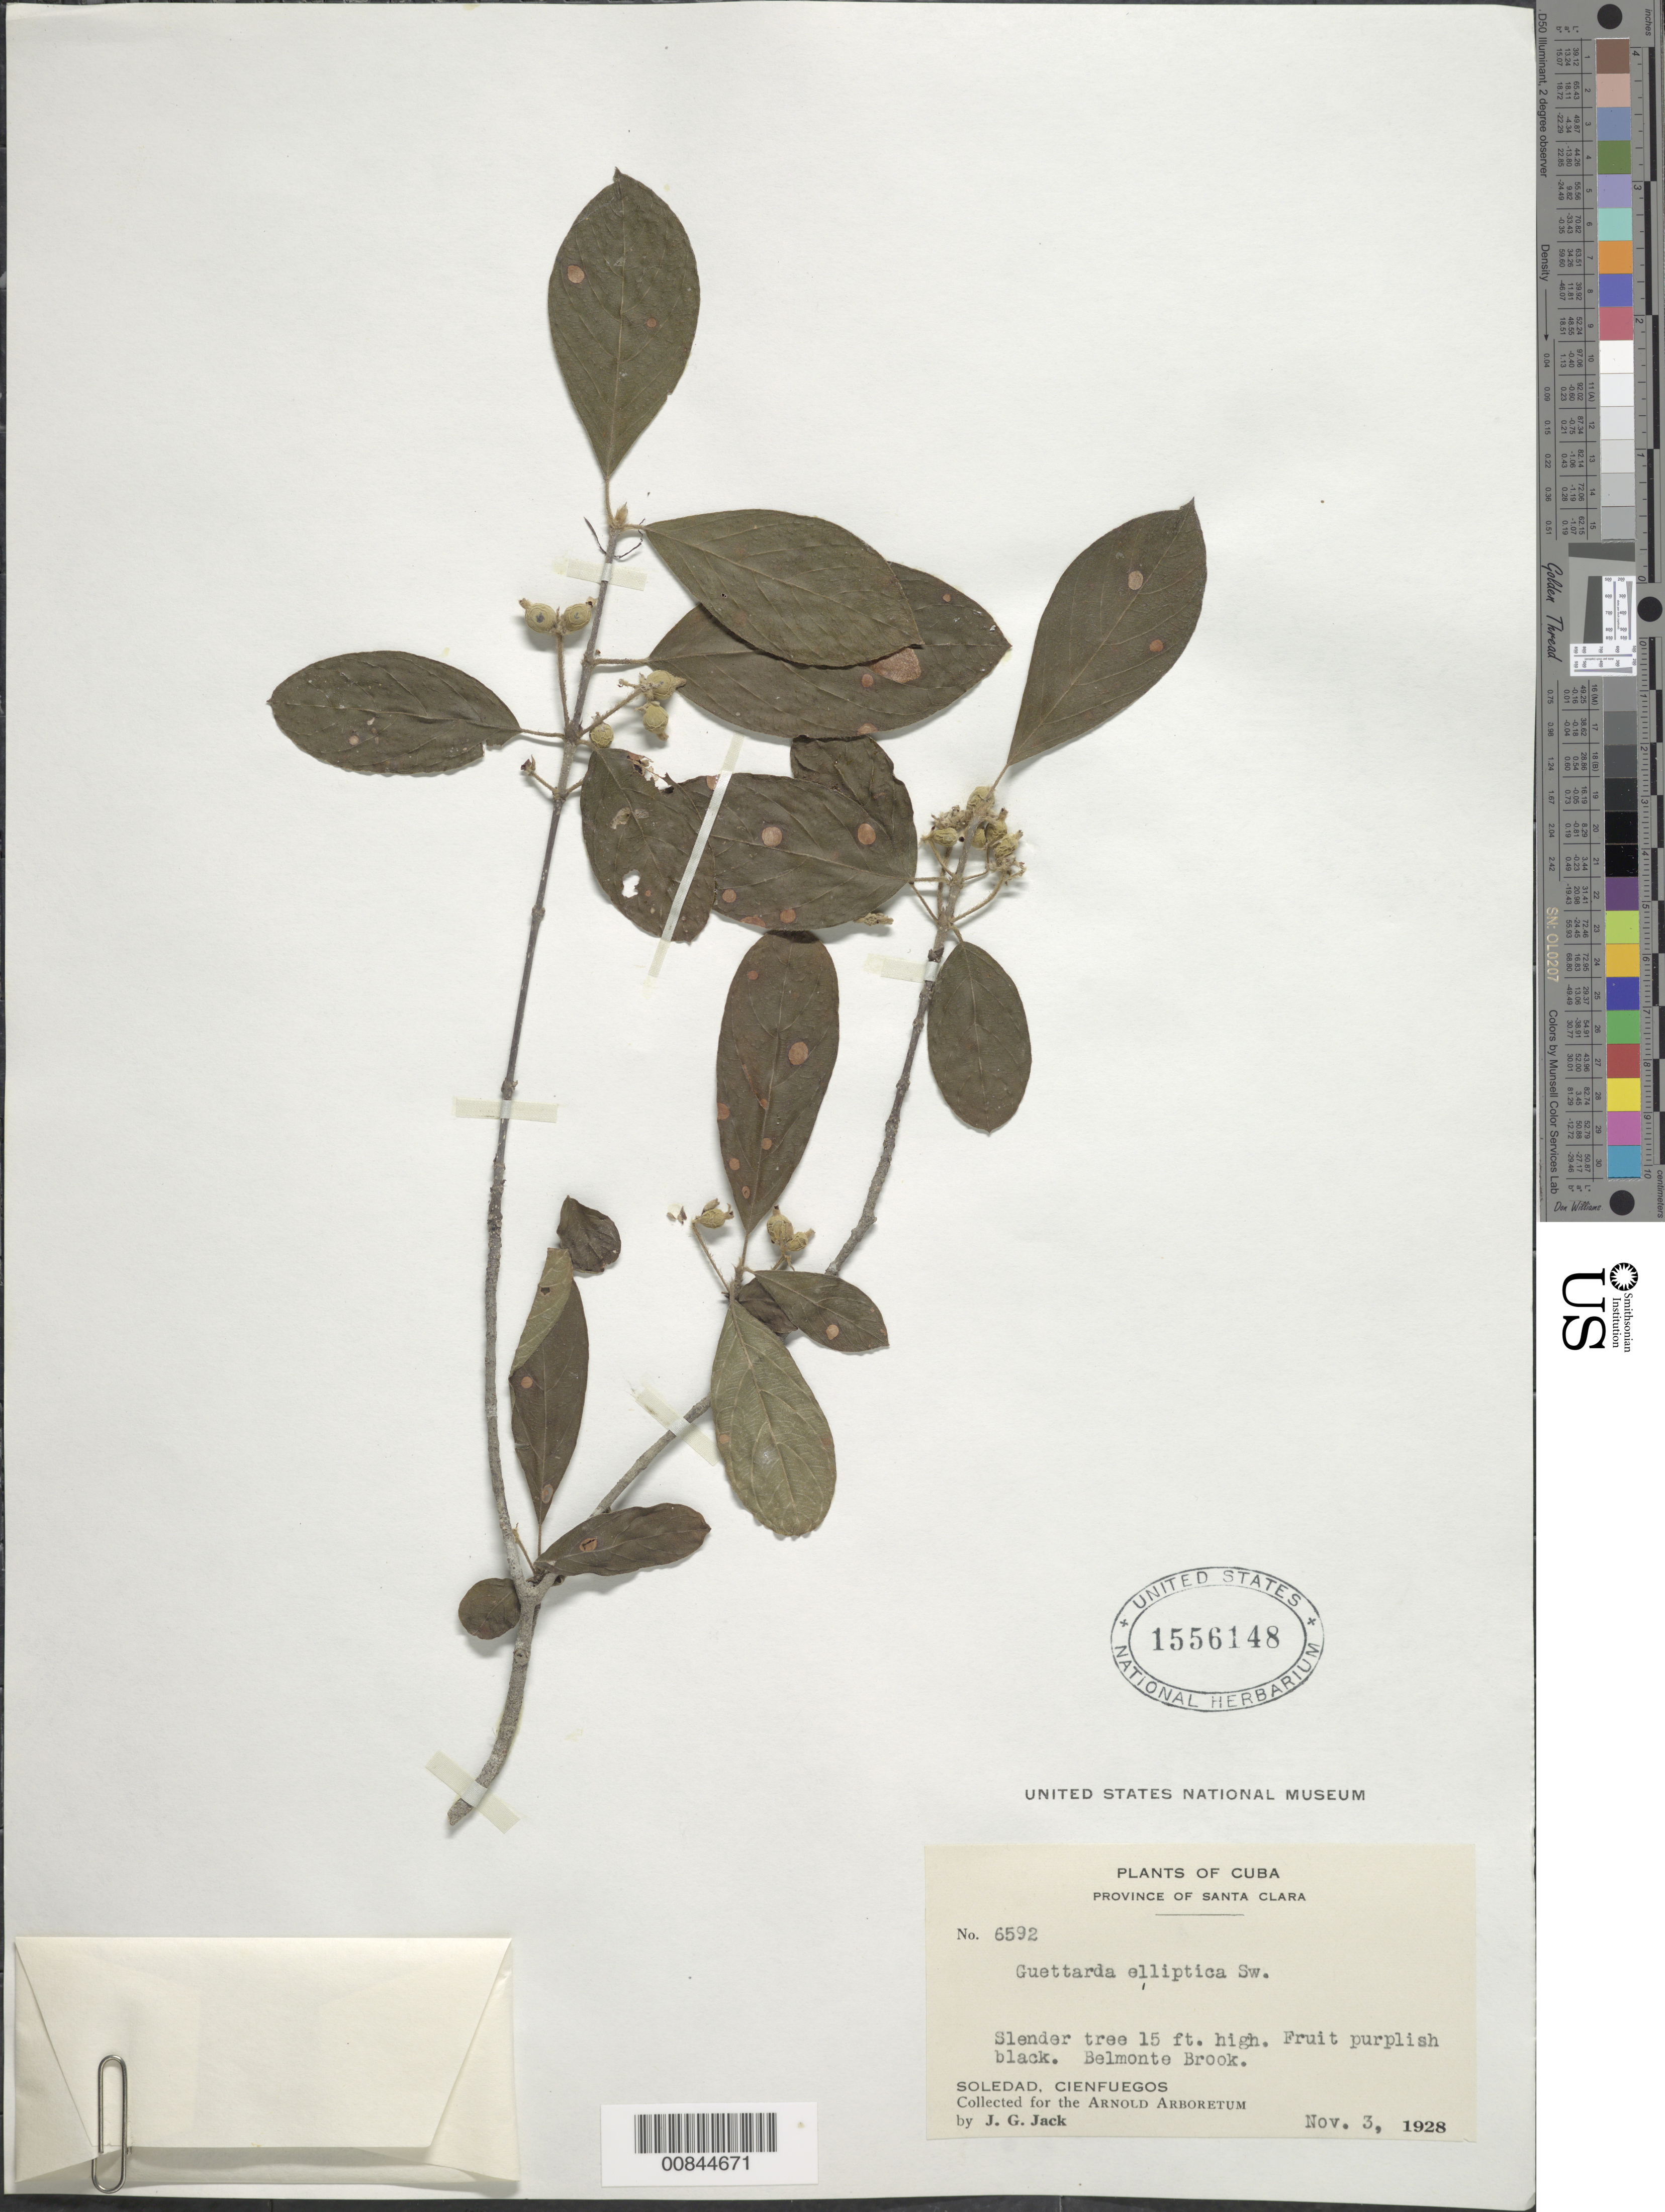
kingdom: Plantae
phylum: Tracheophyta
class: Magnoliopsida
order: Gentianales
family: Rubiaceae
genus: Guettarda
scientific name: Guettarda elliptica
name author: Sw.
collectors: J. G. Jack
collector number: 6592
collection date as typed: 03 Nov 1928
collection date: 1928-11-03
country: Cuba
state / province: Las Villas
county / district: Cienfuegos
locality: Soledad. Belmonte Brook.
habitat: Near brook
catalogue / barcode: US 1556148